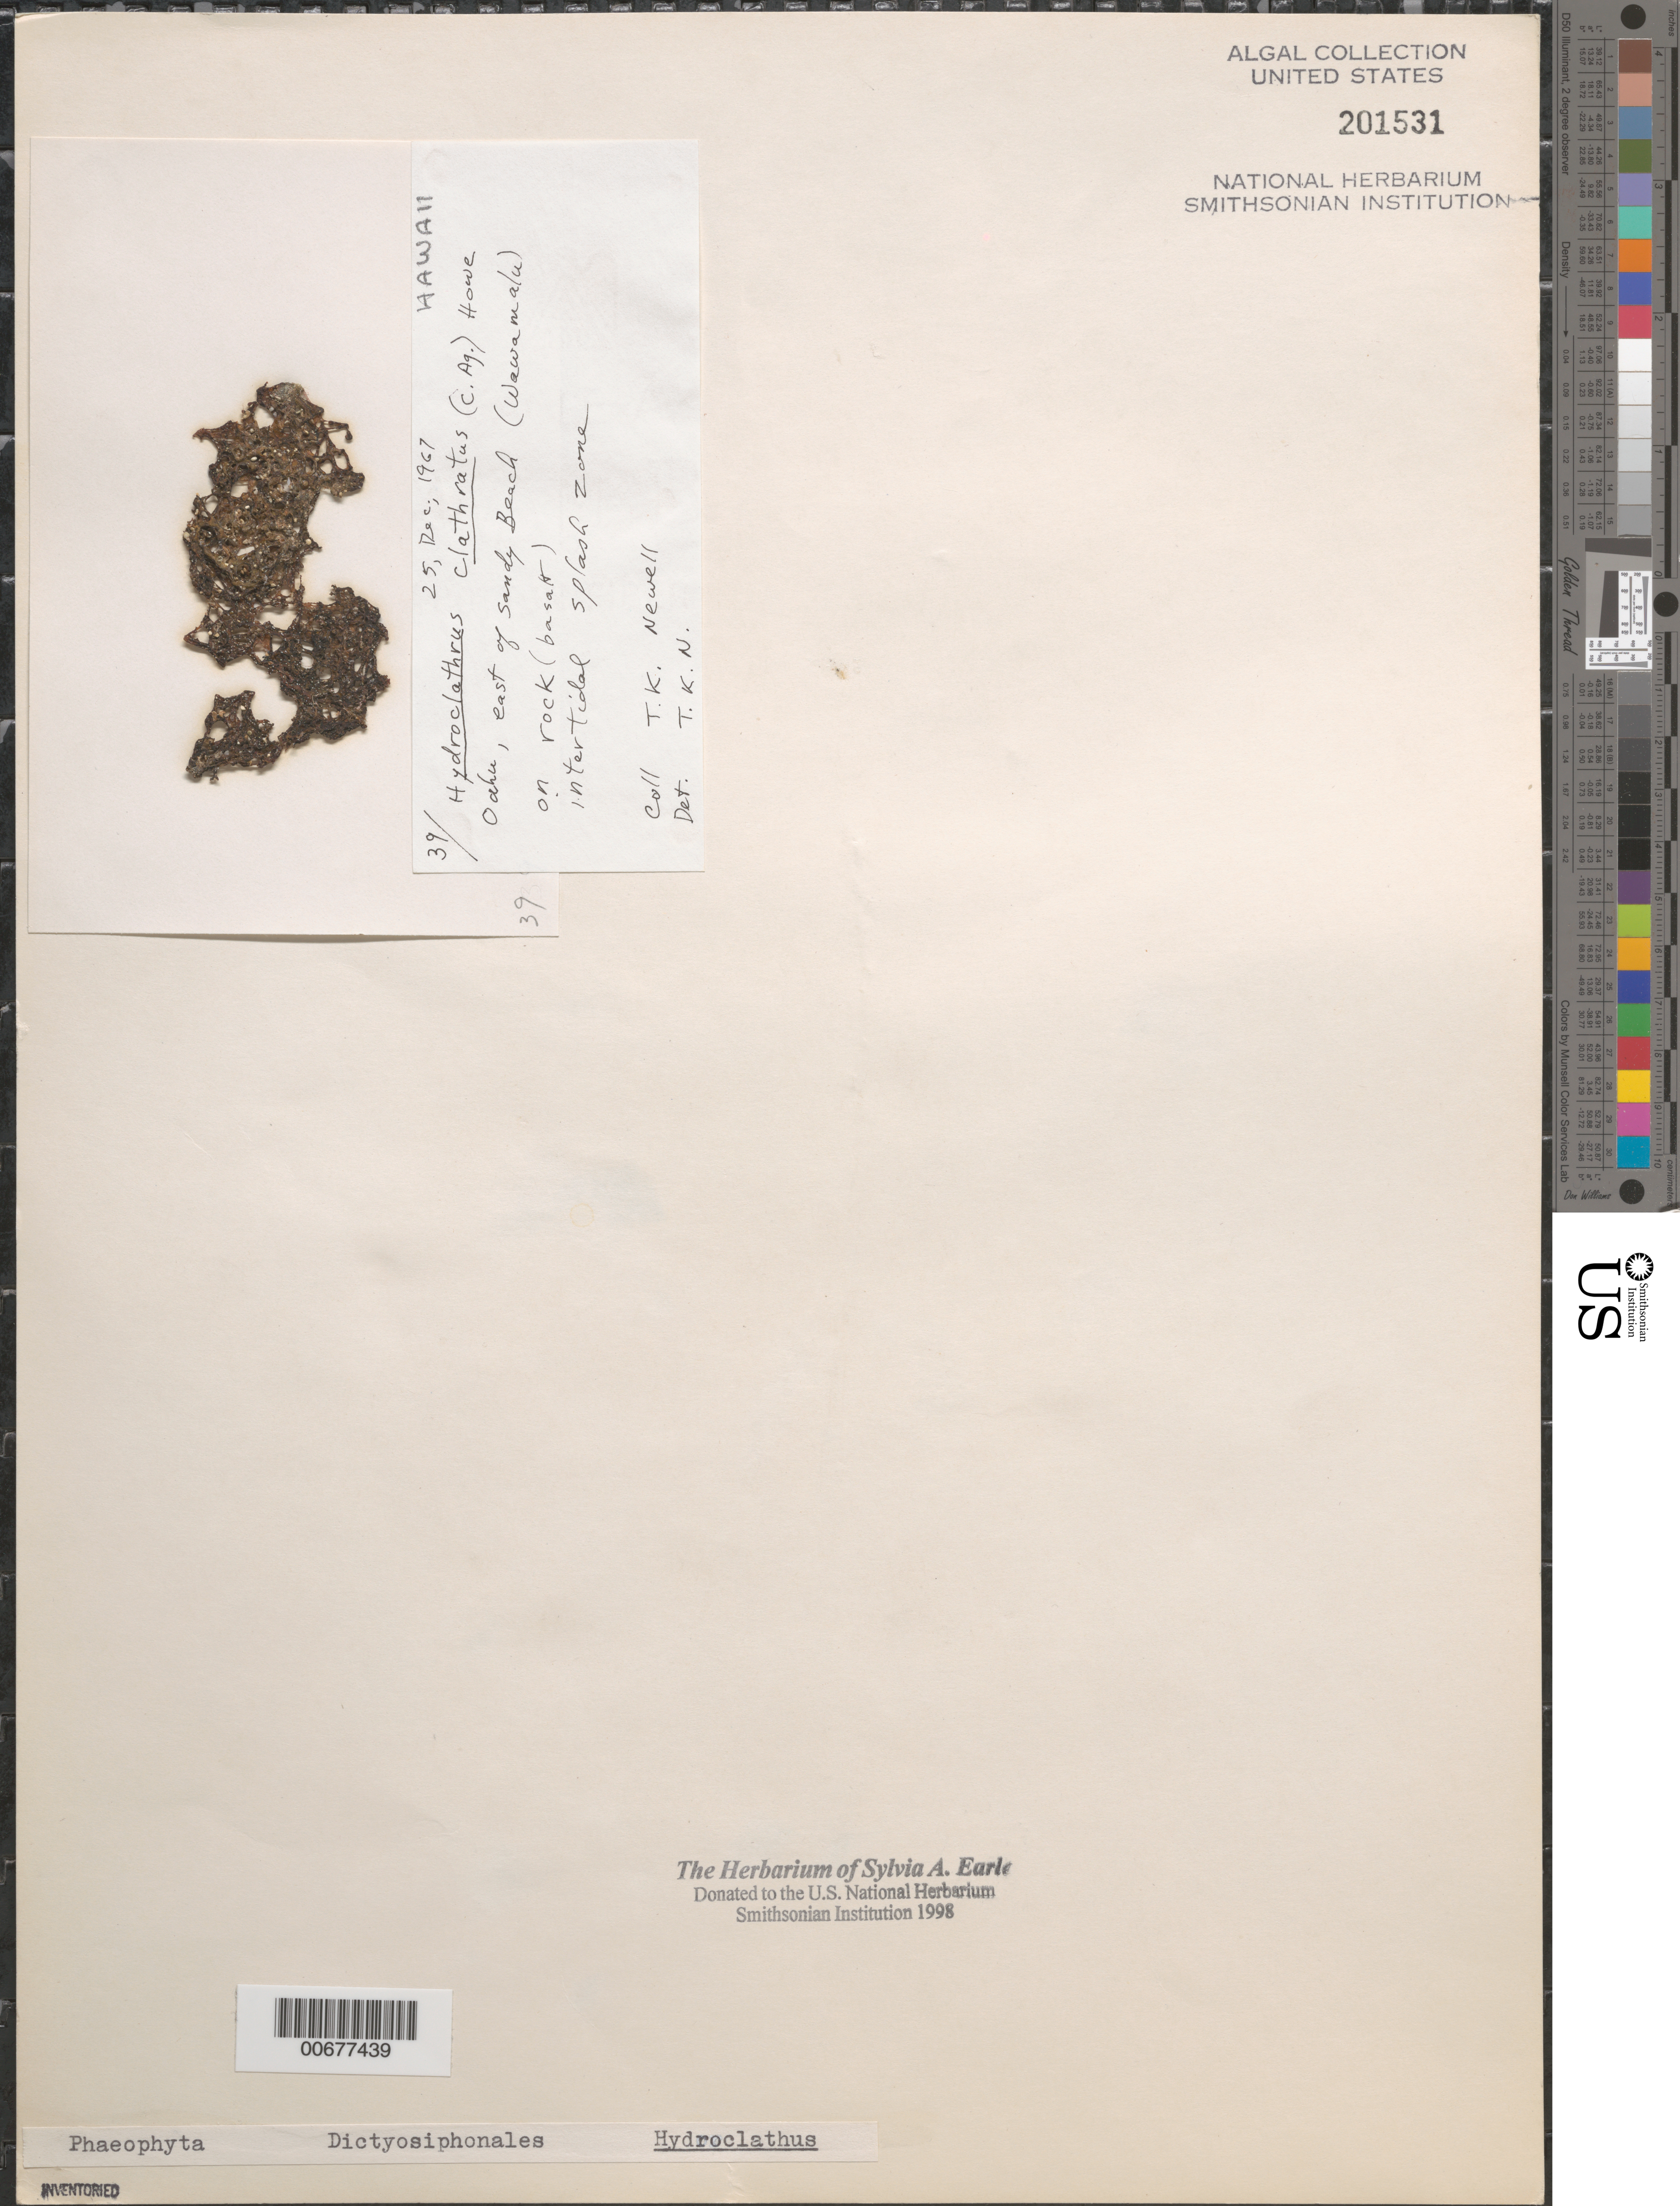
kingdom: Chromista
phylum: Ochrophyta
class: Phaeophyceae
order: Scytosiphonales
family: Scytosiphonaceae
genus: Hydroclathrus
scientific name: Hydroclathrus clathratus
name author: (C. Agardh) M. Howe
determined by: Newell, Thomas K.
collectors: T. K. Newell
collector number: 39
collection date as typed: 25 Dec 1967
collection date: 1967-12-25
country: United States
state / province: Hawaii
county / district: Honolulu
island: Oahu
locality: East of Sandy Beach (Wawamalu)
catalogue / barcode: US 201531